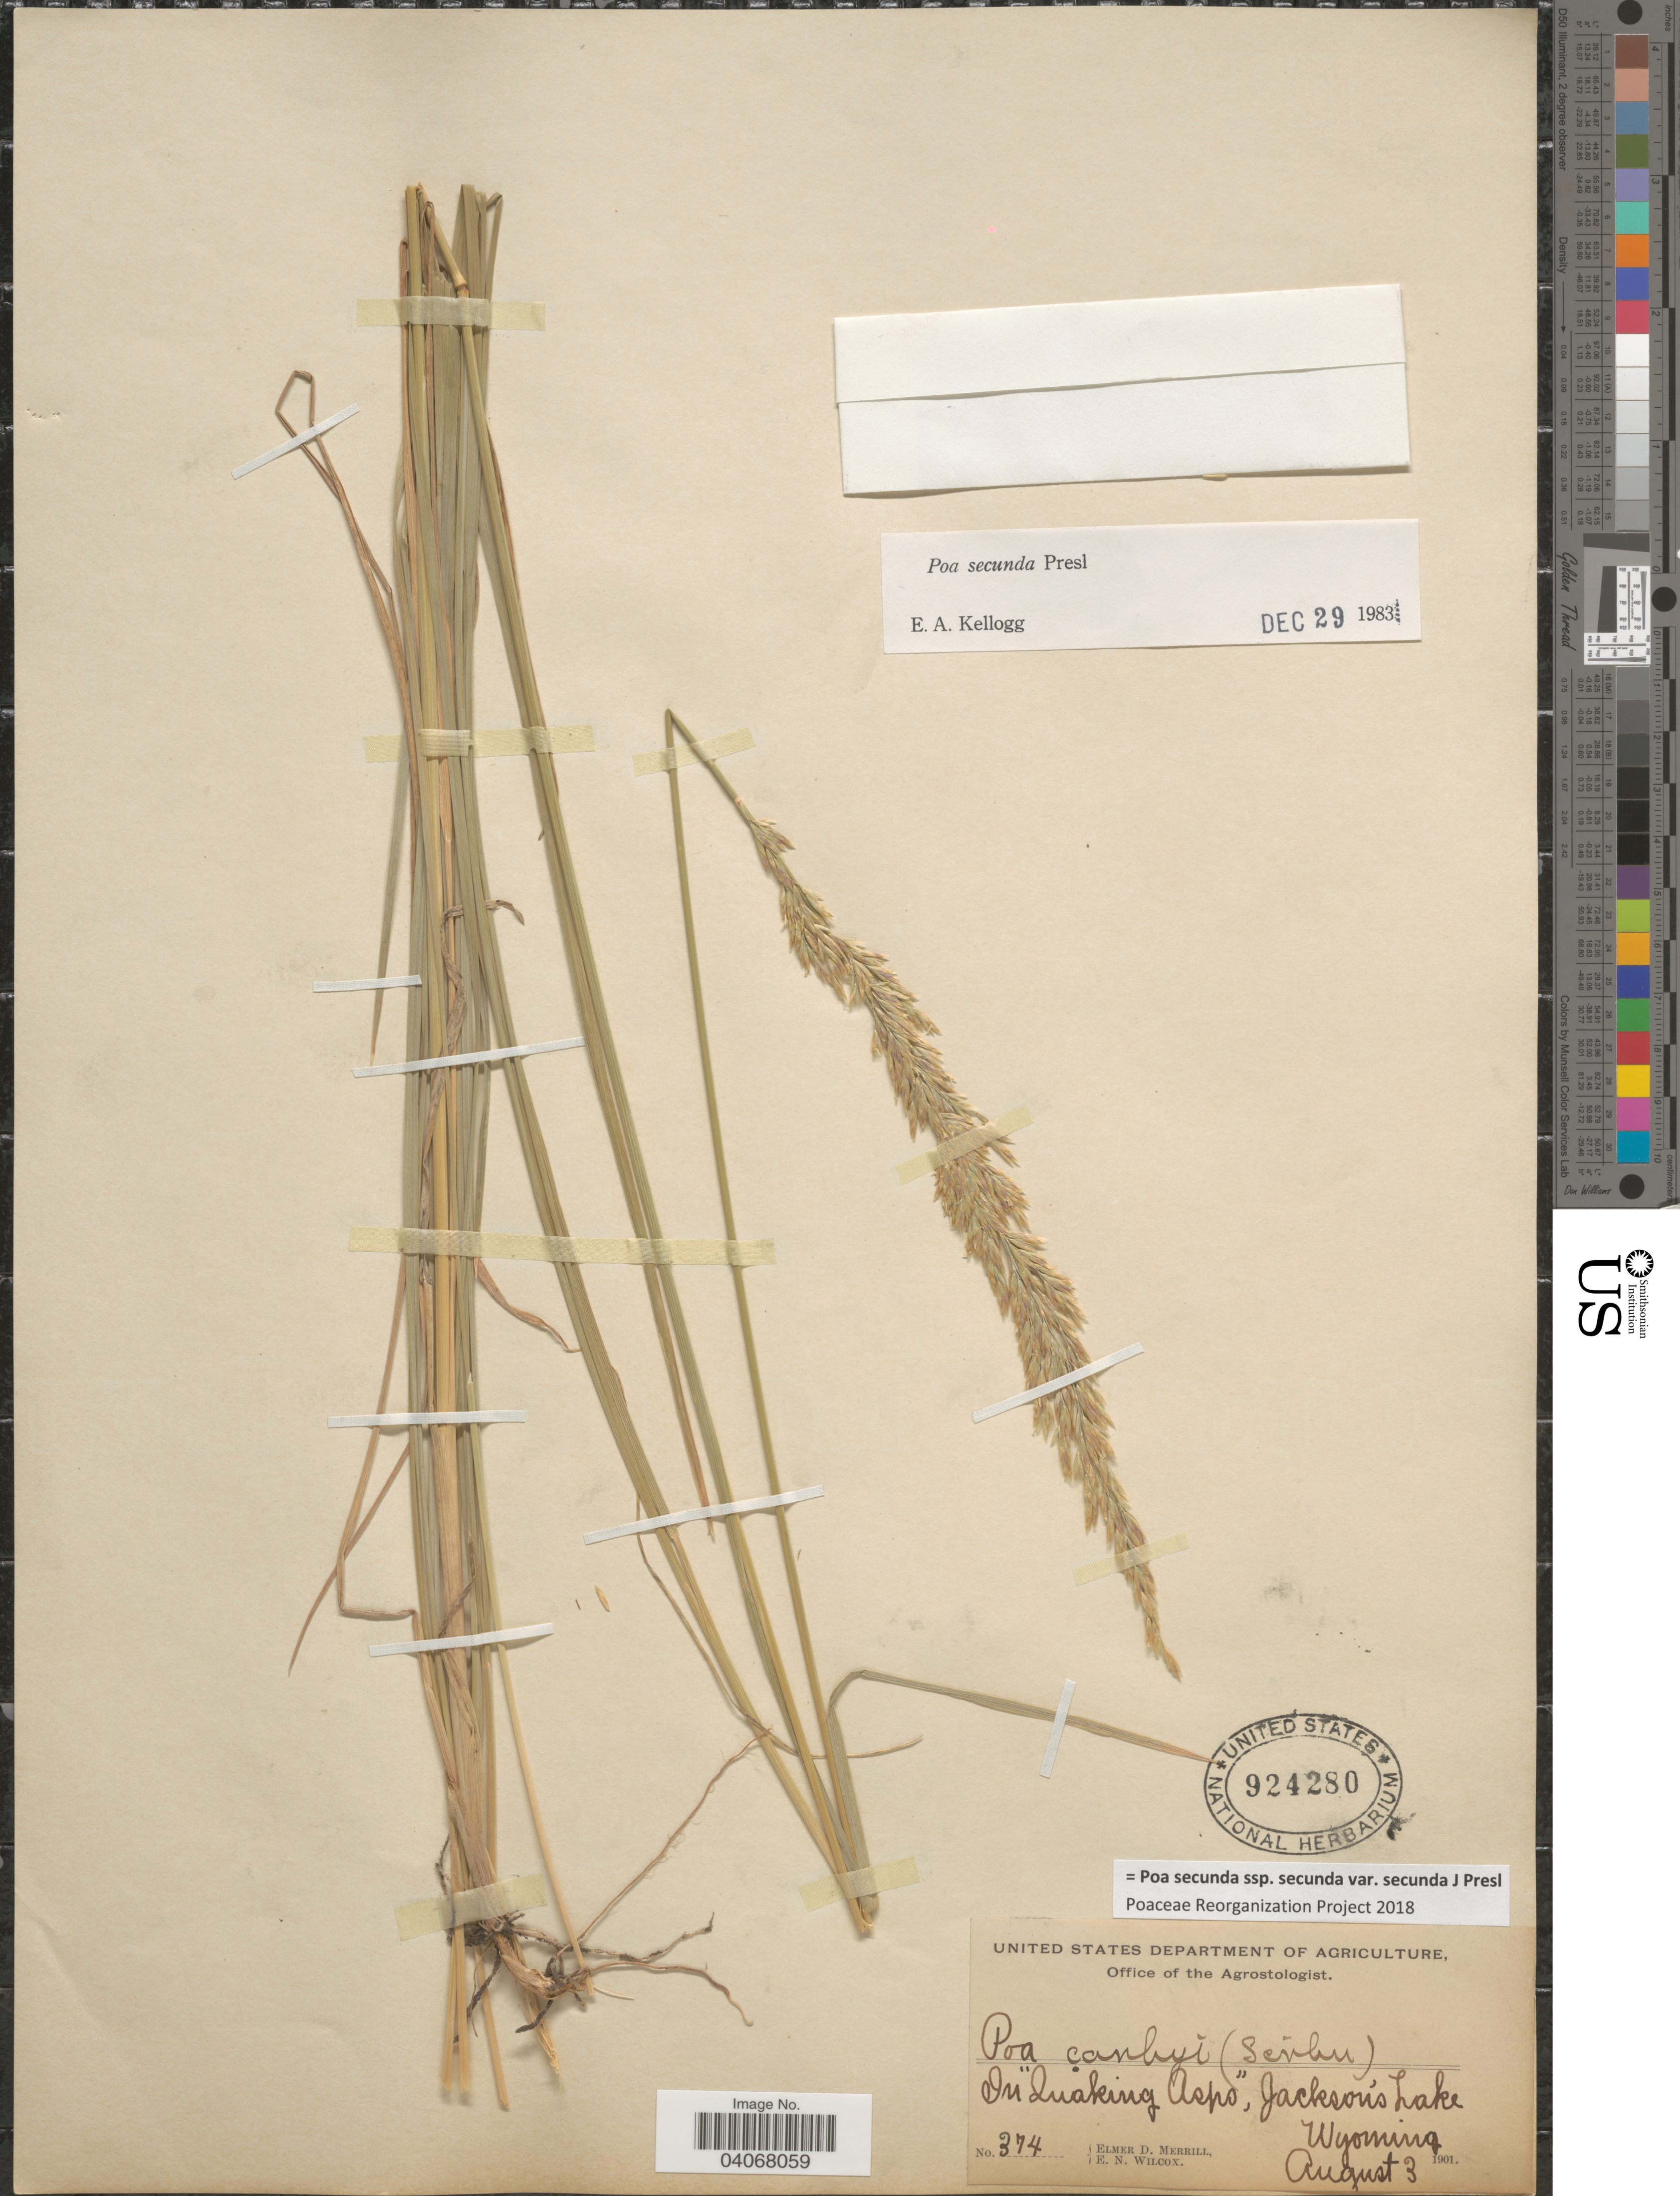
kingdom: Plantae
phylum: Tracheophyta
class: Liliopsida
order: Poales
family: Poaceae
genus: Poa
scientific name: Poa secunda subsp. secunda var. secunda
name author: J. Presl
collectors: E. D. Merrill & E. Wilcox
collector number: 374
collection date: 1901-08-03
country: United States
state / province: Wyoming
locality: In "Quaking Asps", Jackson's Lake.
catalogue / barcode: US 924280